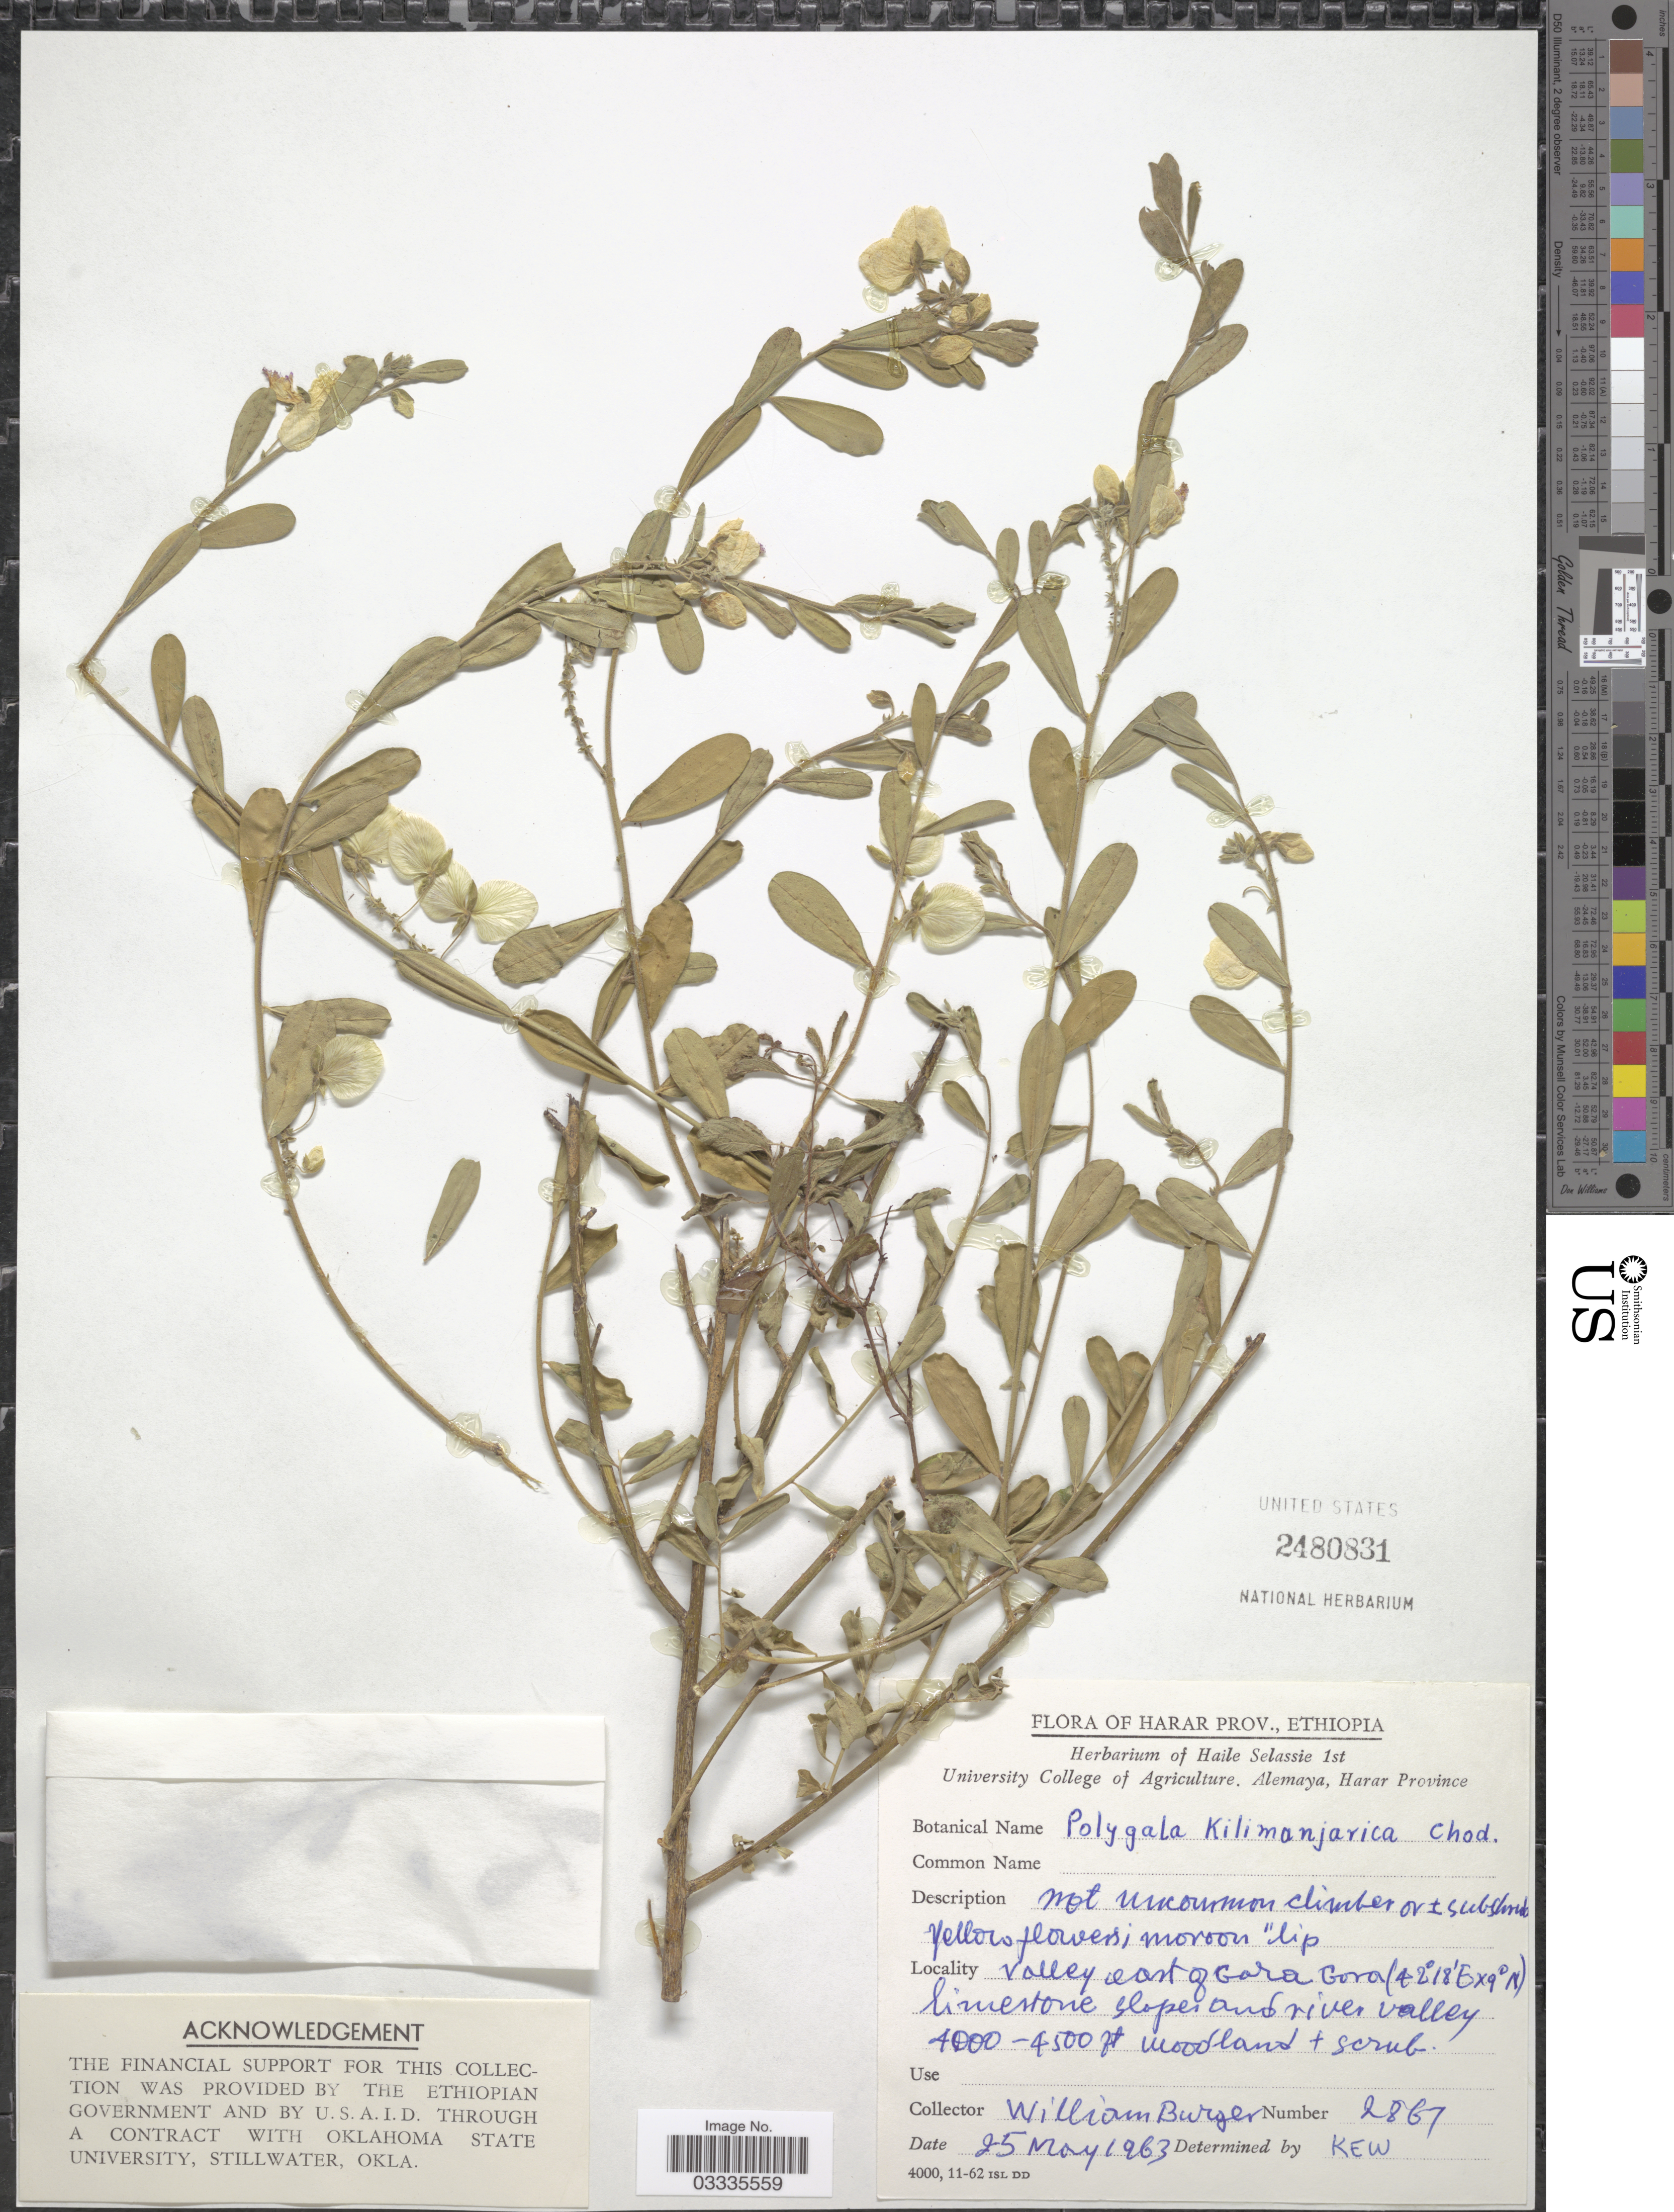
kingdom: Plantae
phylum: Tracheophyta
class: Magnoliopsida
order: Fabales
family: Polygalaceae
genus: Polygala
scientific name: Polygala kilimanjarica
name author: Chodat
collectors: W. Burger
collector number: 2867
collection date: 1963-05-25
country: Ethiopia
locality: Harar Prov. Valley east of Gora Gora limestone slopes and river valley.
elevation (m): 1219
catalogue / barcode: US 2480831